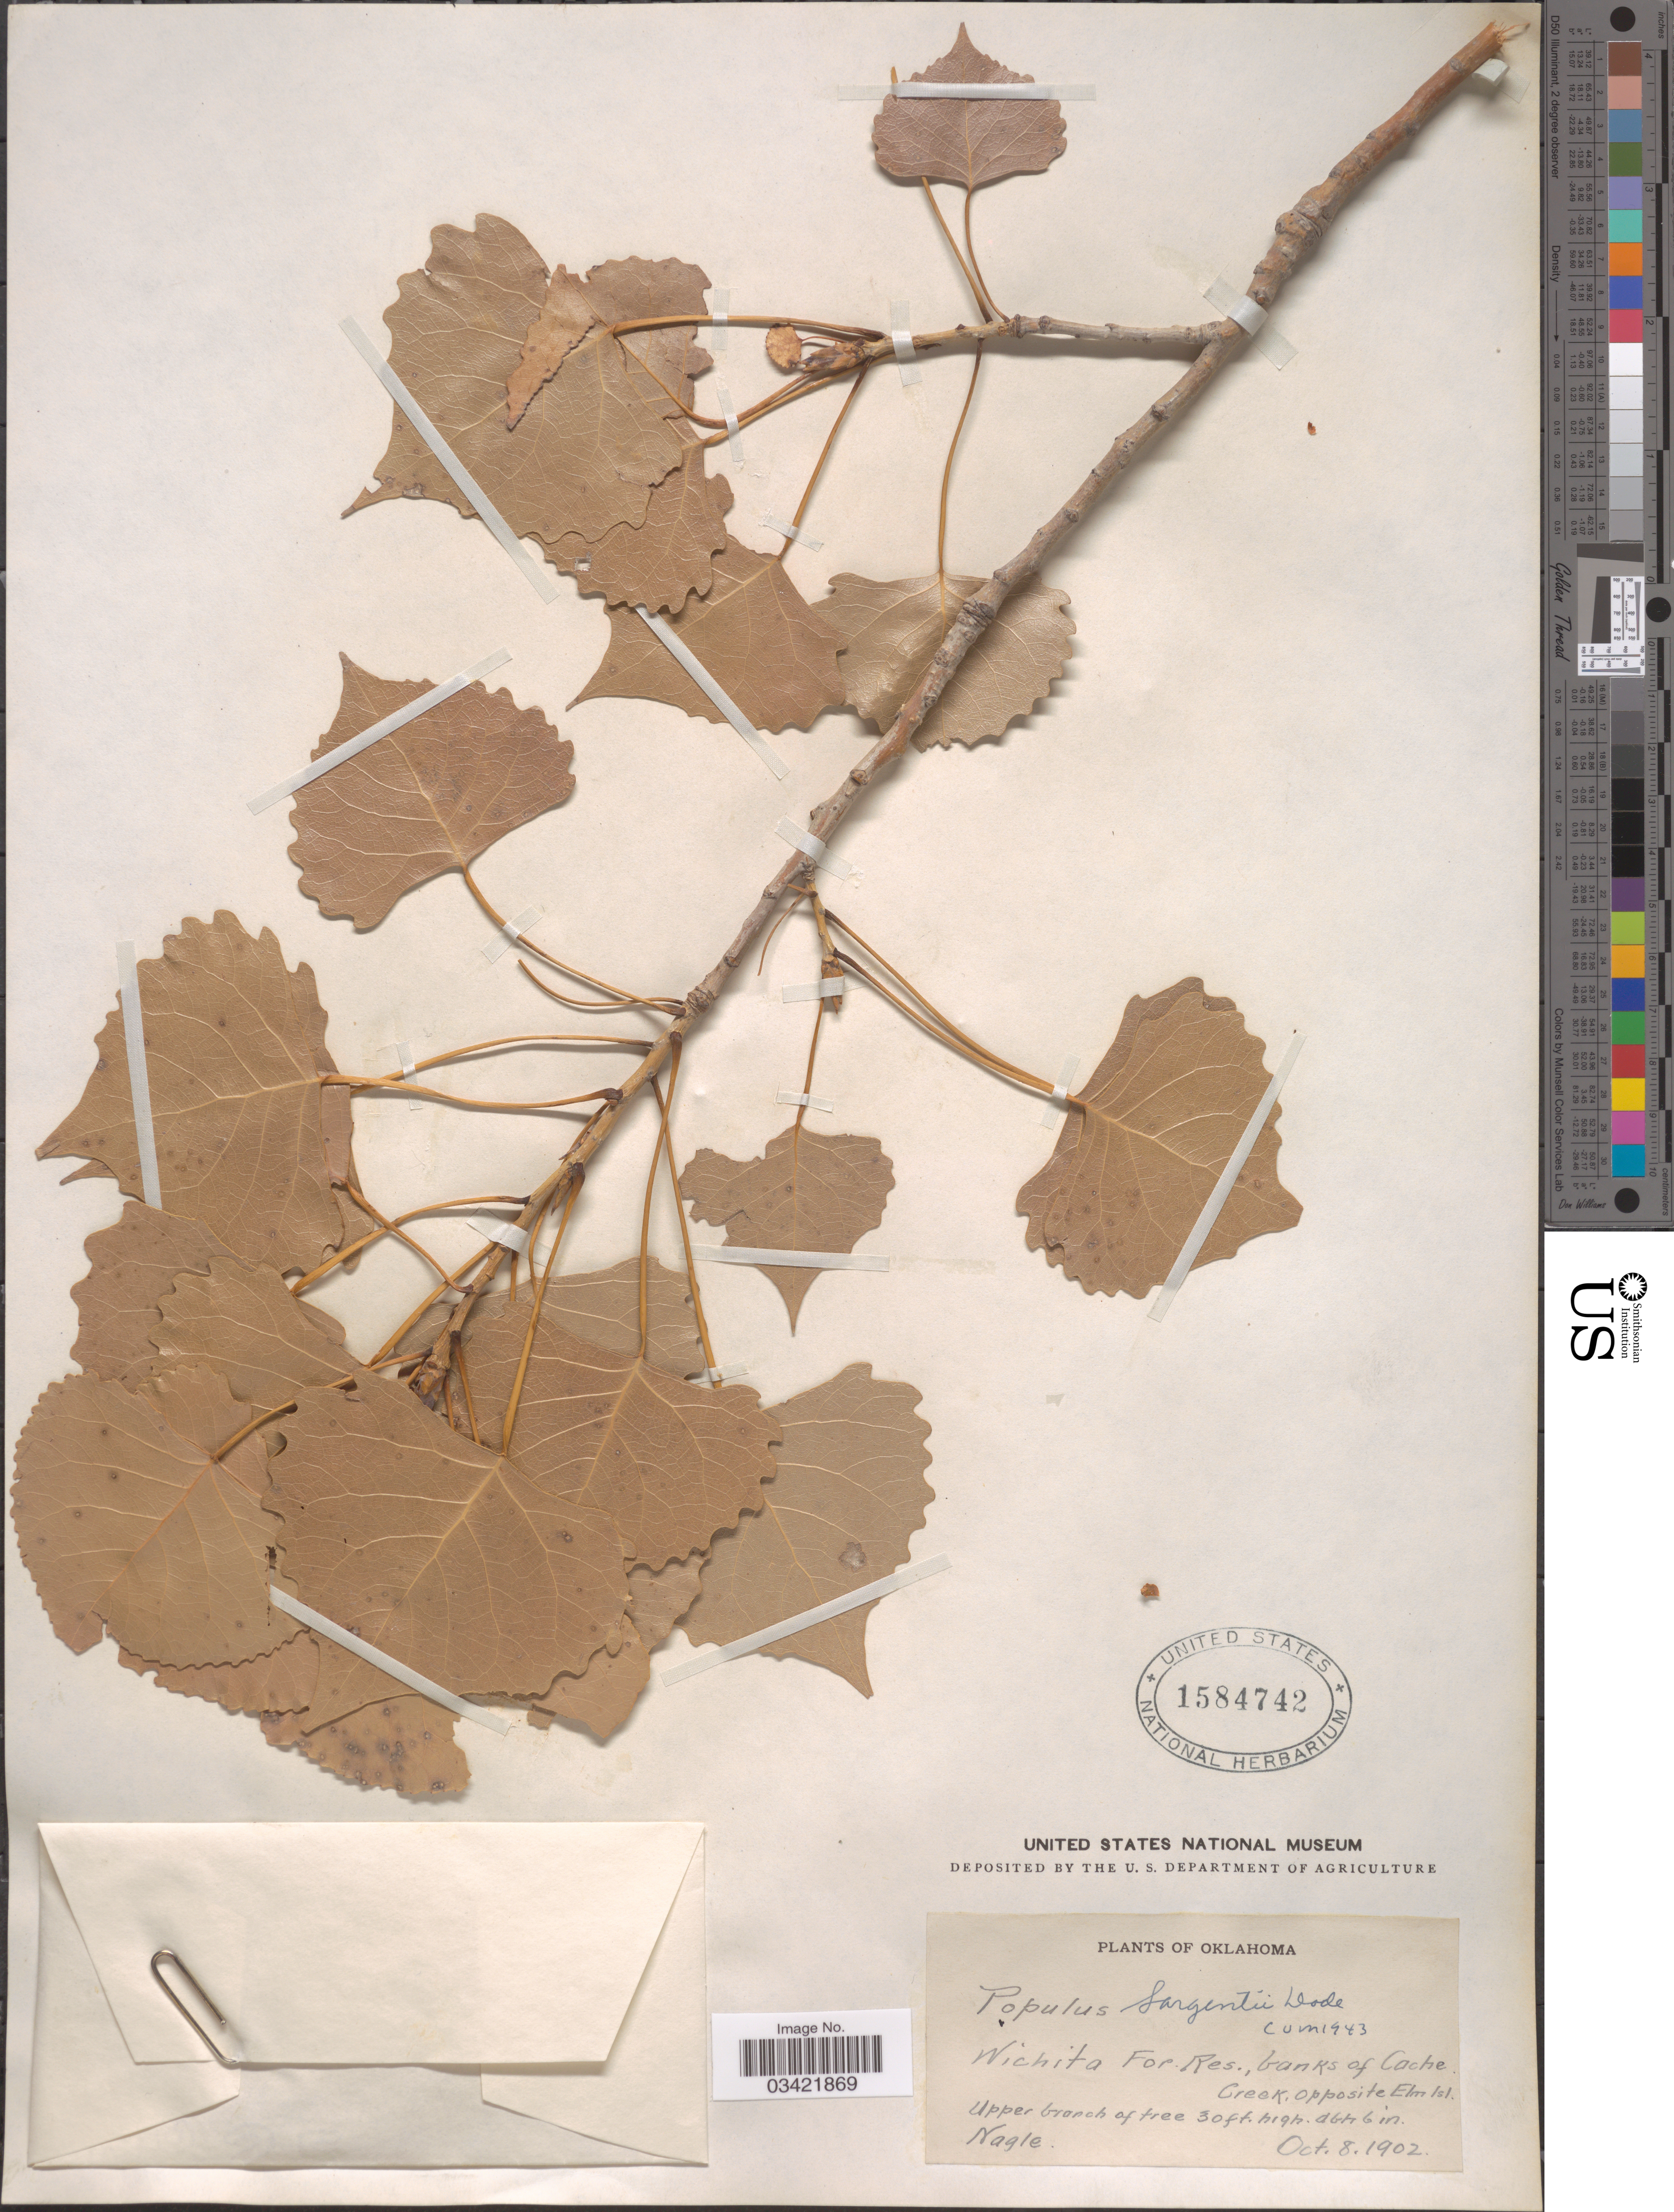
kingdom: Plantae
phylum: Tracheophyta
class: Magnoliopsida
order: Malpighiales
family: Salicaceae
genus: Populus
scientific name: Populus deltoides subsp. monilifera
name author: (Aiton) Eckenw.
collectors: Nagle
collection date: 1902-10-08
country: United States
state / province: Oklahoma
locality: Wichita For. Res., banks of Cache Creek, opposite Elm Isl.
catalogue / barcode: US 1584742